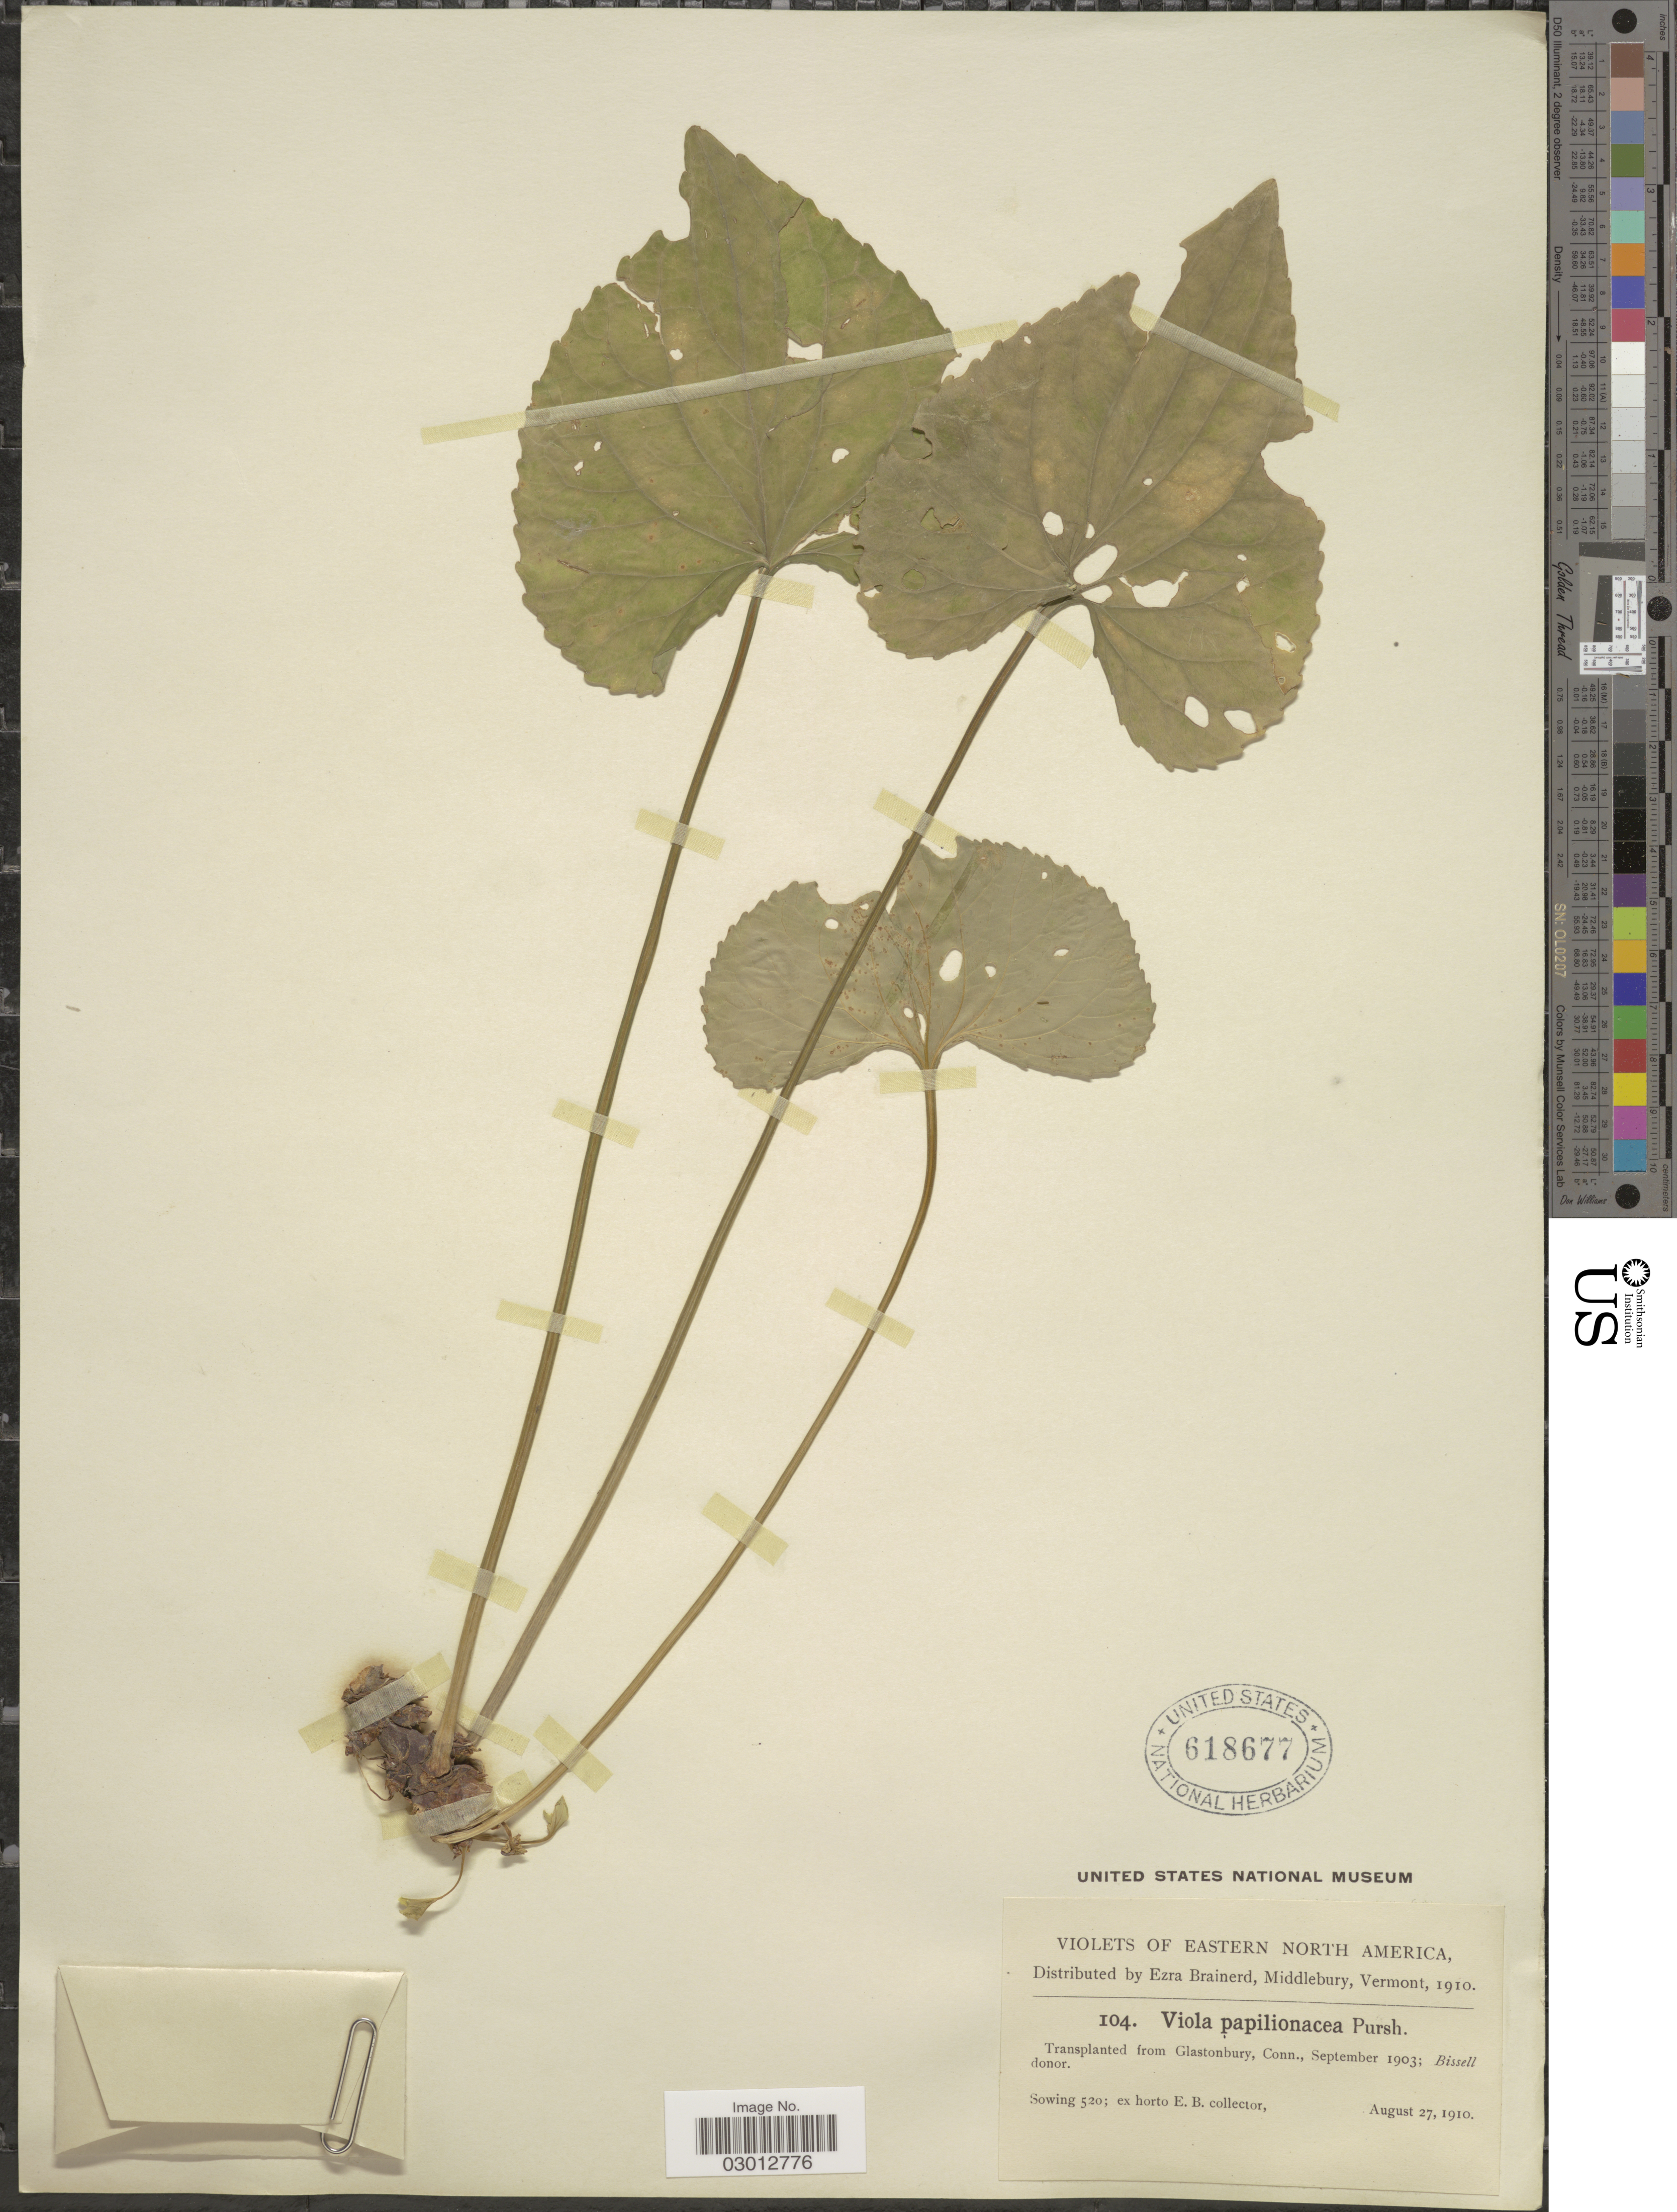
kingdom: Plantae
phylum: Tracheophyta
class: Magnoliopsida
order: Malpighiales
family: Violaceae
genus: Viola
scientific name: Viola papilionacea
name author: Pursh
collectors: ex herb. Ezra Brainerd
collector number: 103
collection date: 1910-08-27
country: United States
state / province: Connecticut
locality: Eastern North America. Transplanted from Glastonbury, Conn.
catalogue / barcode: US 318677